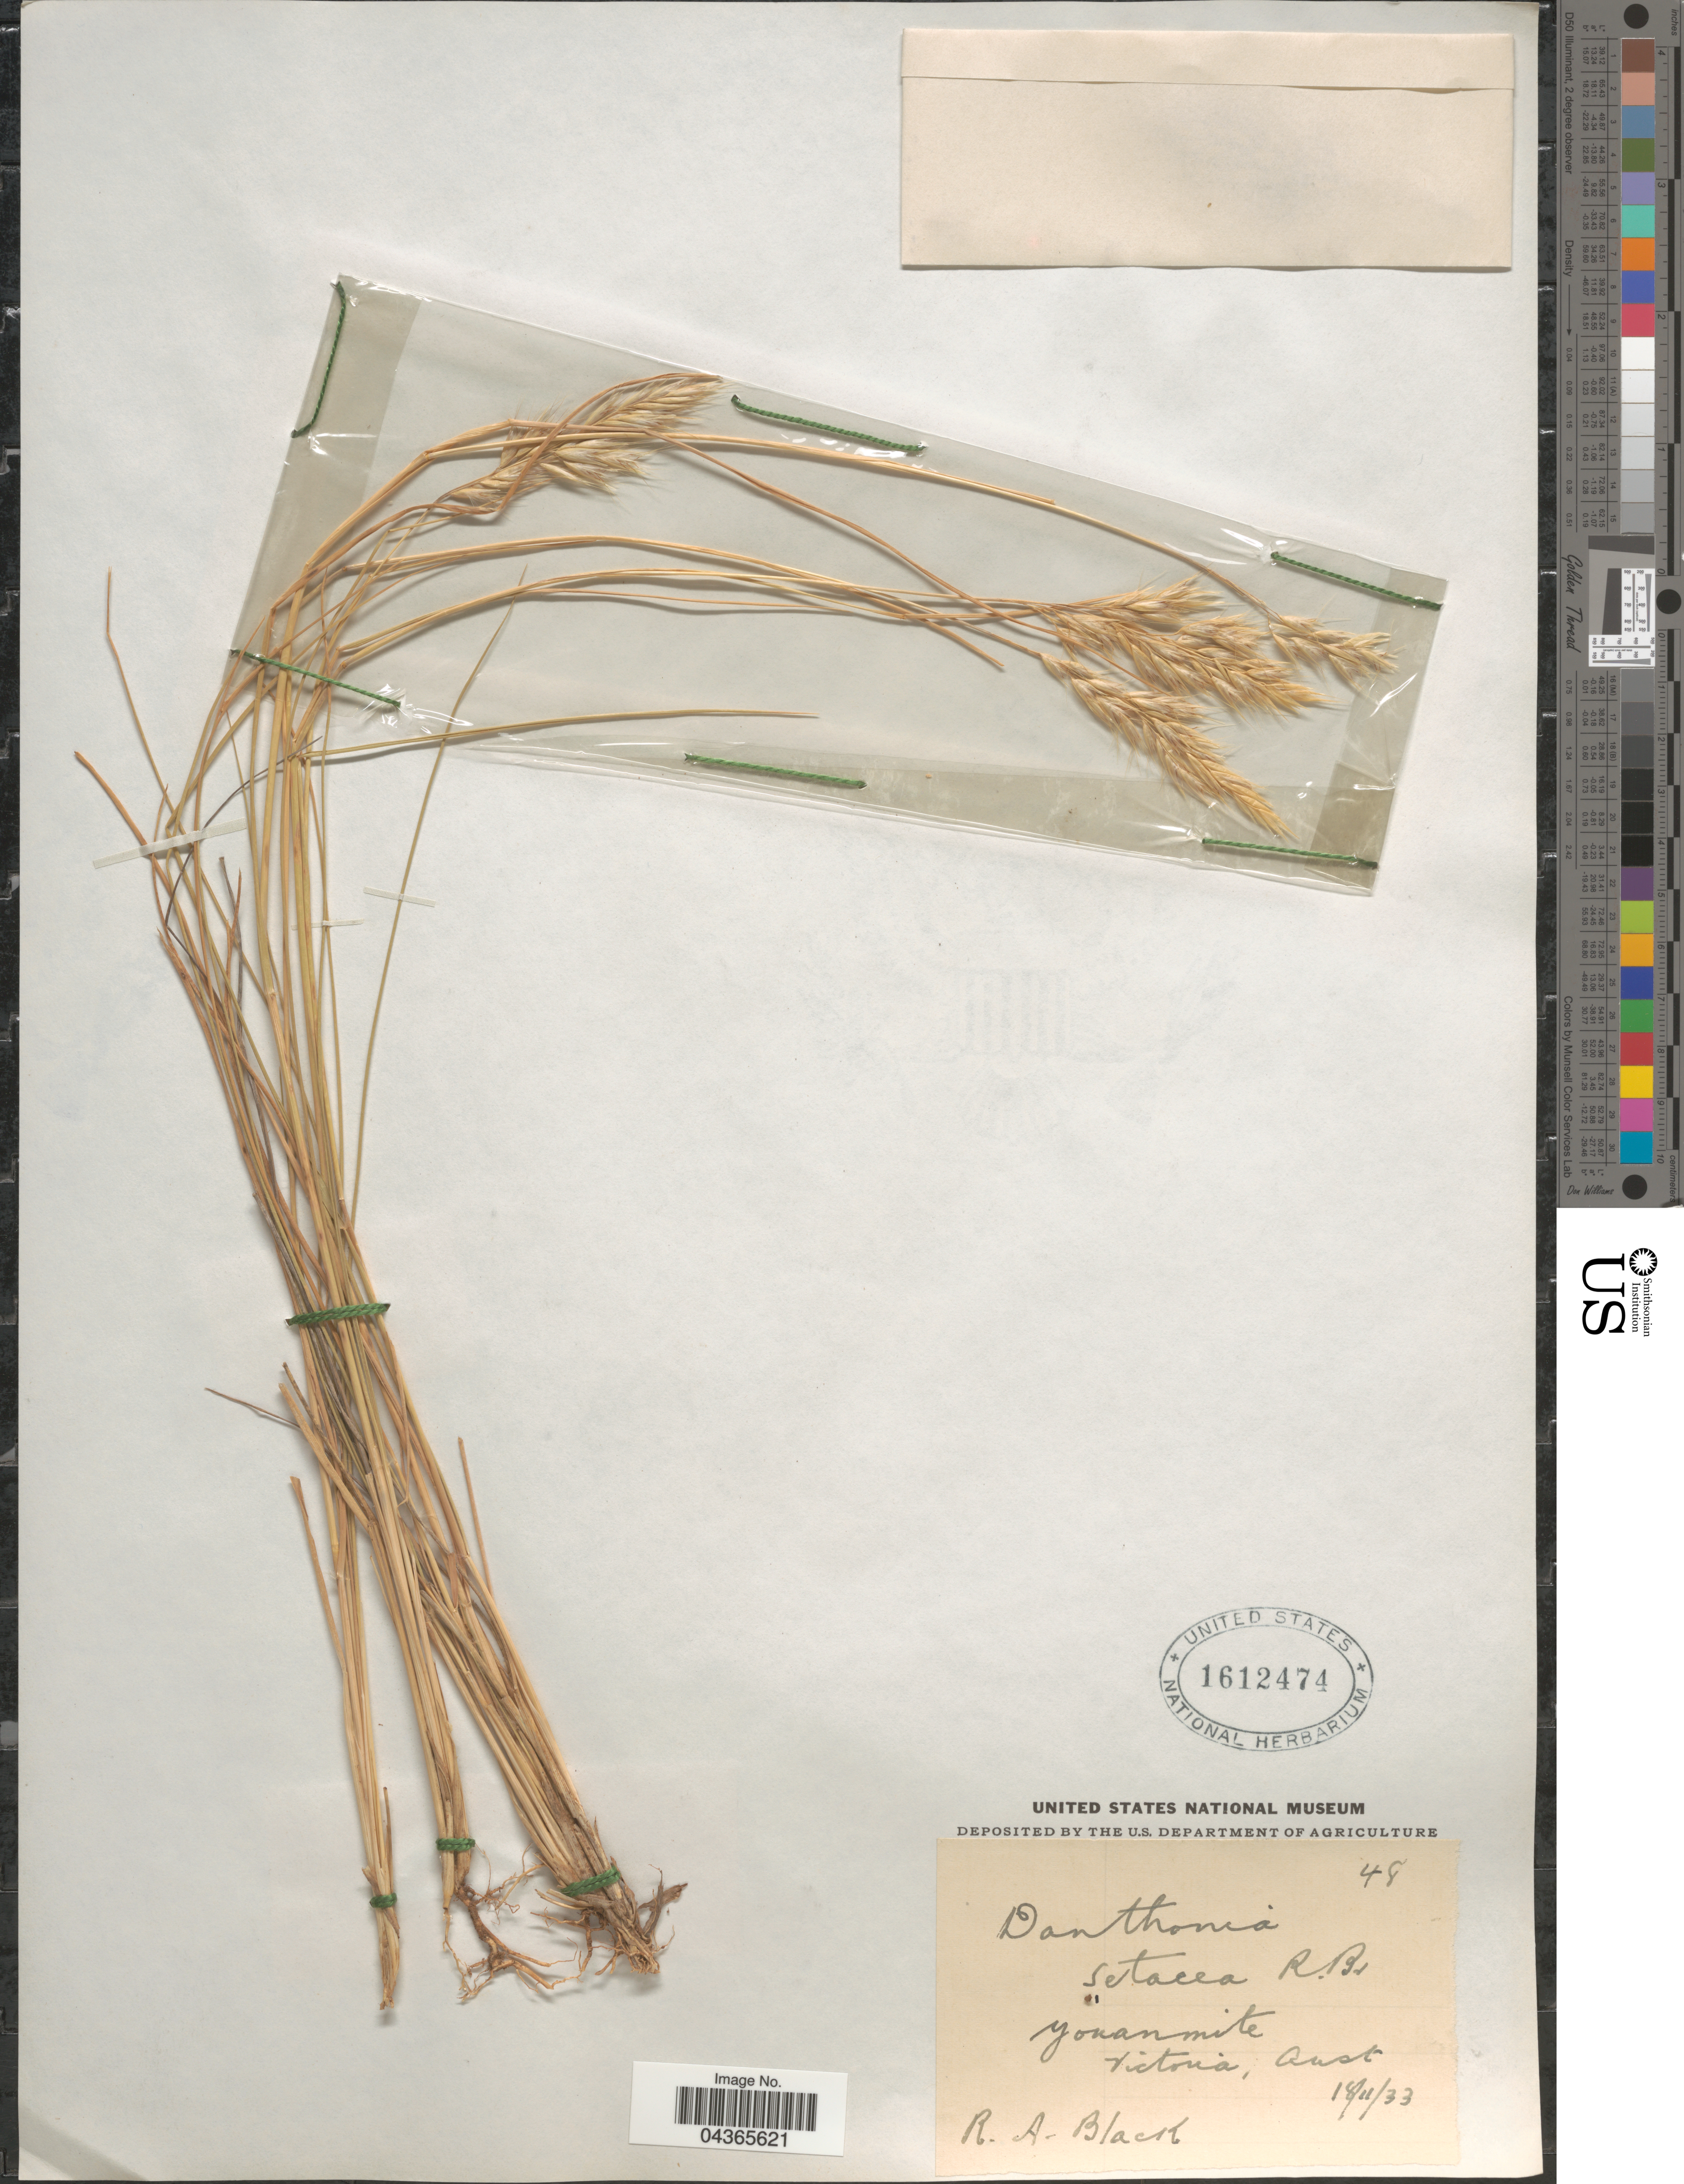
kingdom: Plantae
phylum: Tracheophyta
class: Liliopsida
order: Poales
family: Poaceae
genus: Rytidosperma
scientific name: Rytidosperma setaceum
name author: (R. Br.) Connor & Edgar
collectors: R. A. Black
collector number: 48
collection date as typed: Transcribed d/m/y: 18/11/33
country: Australia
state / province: Victoria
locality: Youanmite. Victoria.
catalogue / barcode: US 1612474